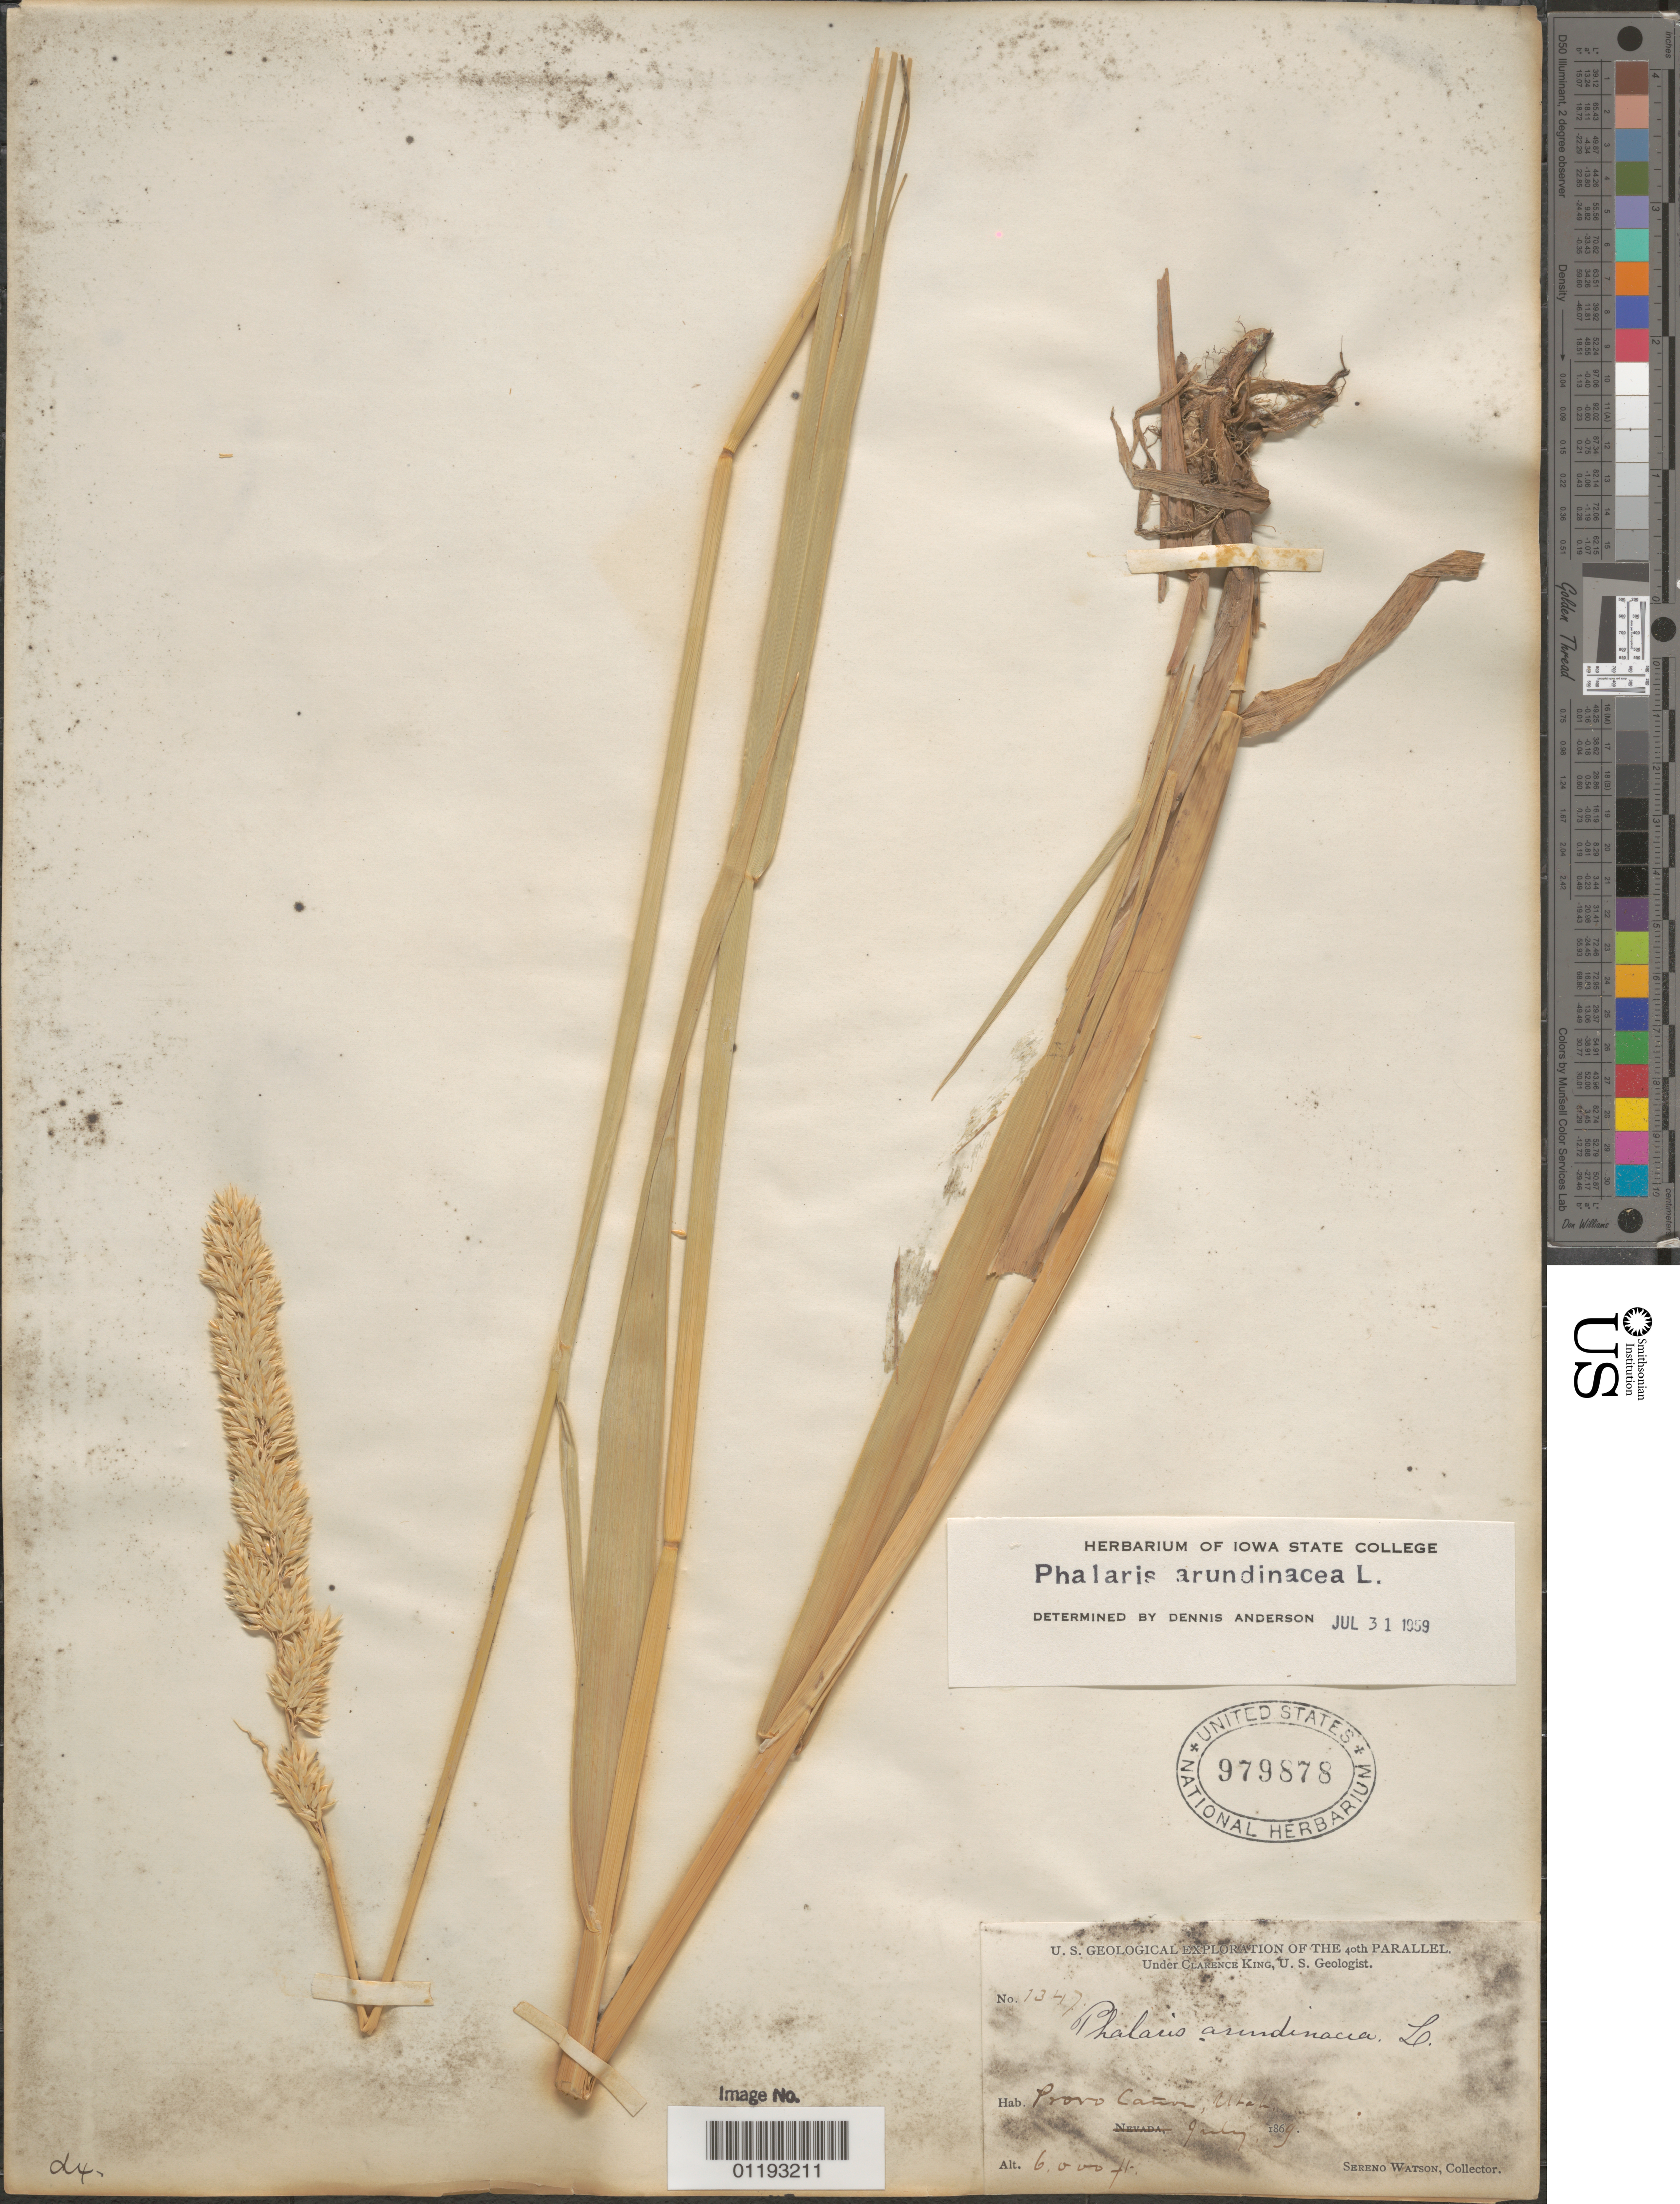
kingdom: Plantae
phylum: Tracheophyta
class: Liliopsida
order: Poales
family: Poaceae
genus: Phalaris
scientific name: Phalaris arundinacea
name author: L.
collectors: S. Watson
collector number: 1347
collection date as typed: Jul 1869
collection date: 1869-07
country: United States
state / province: Utah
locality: Provo Canyon.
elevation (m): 1829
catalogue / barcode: US 979878